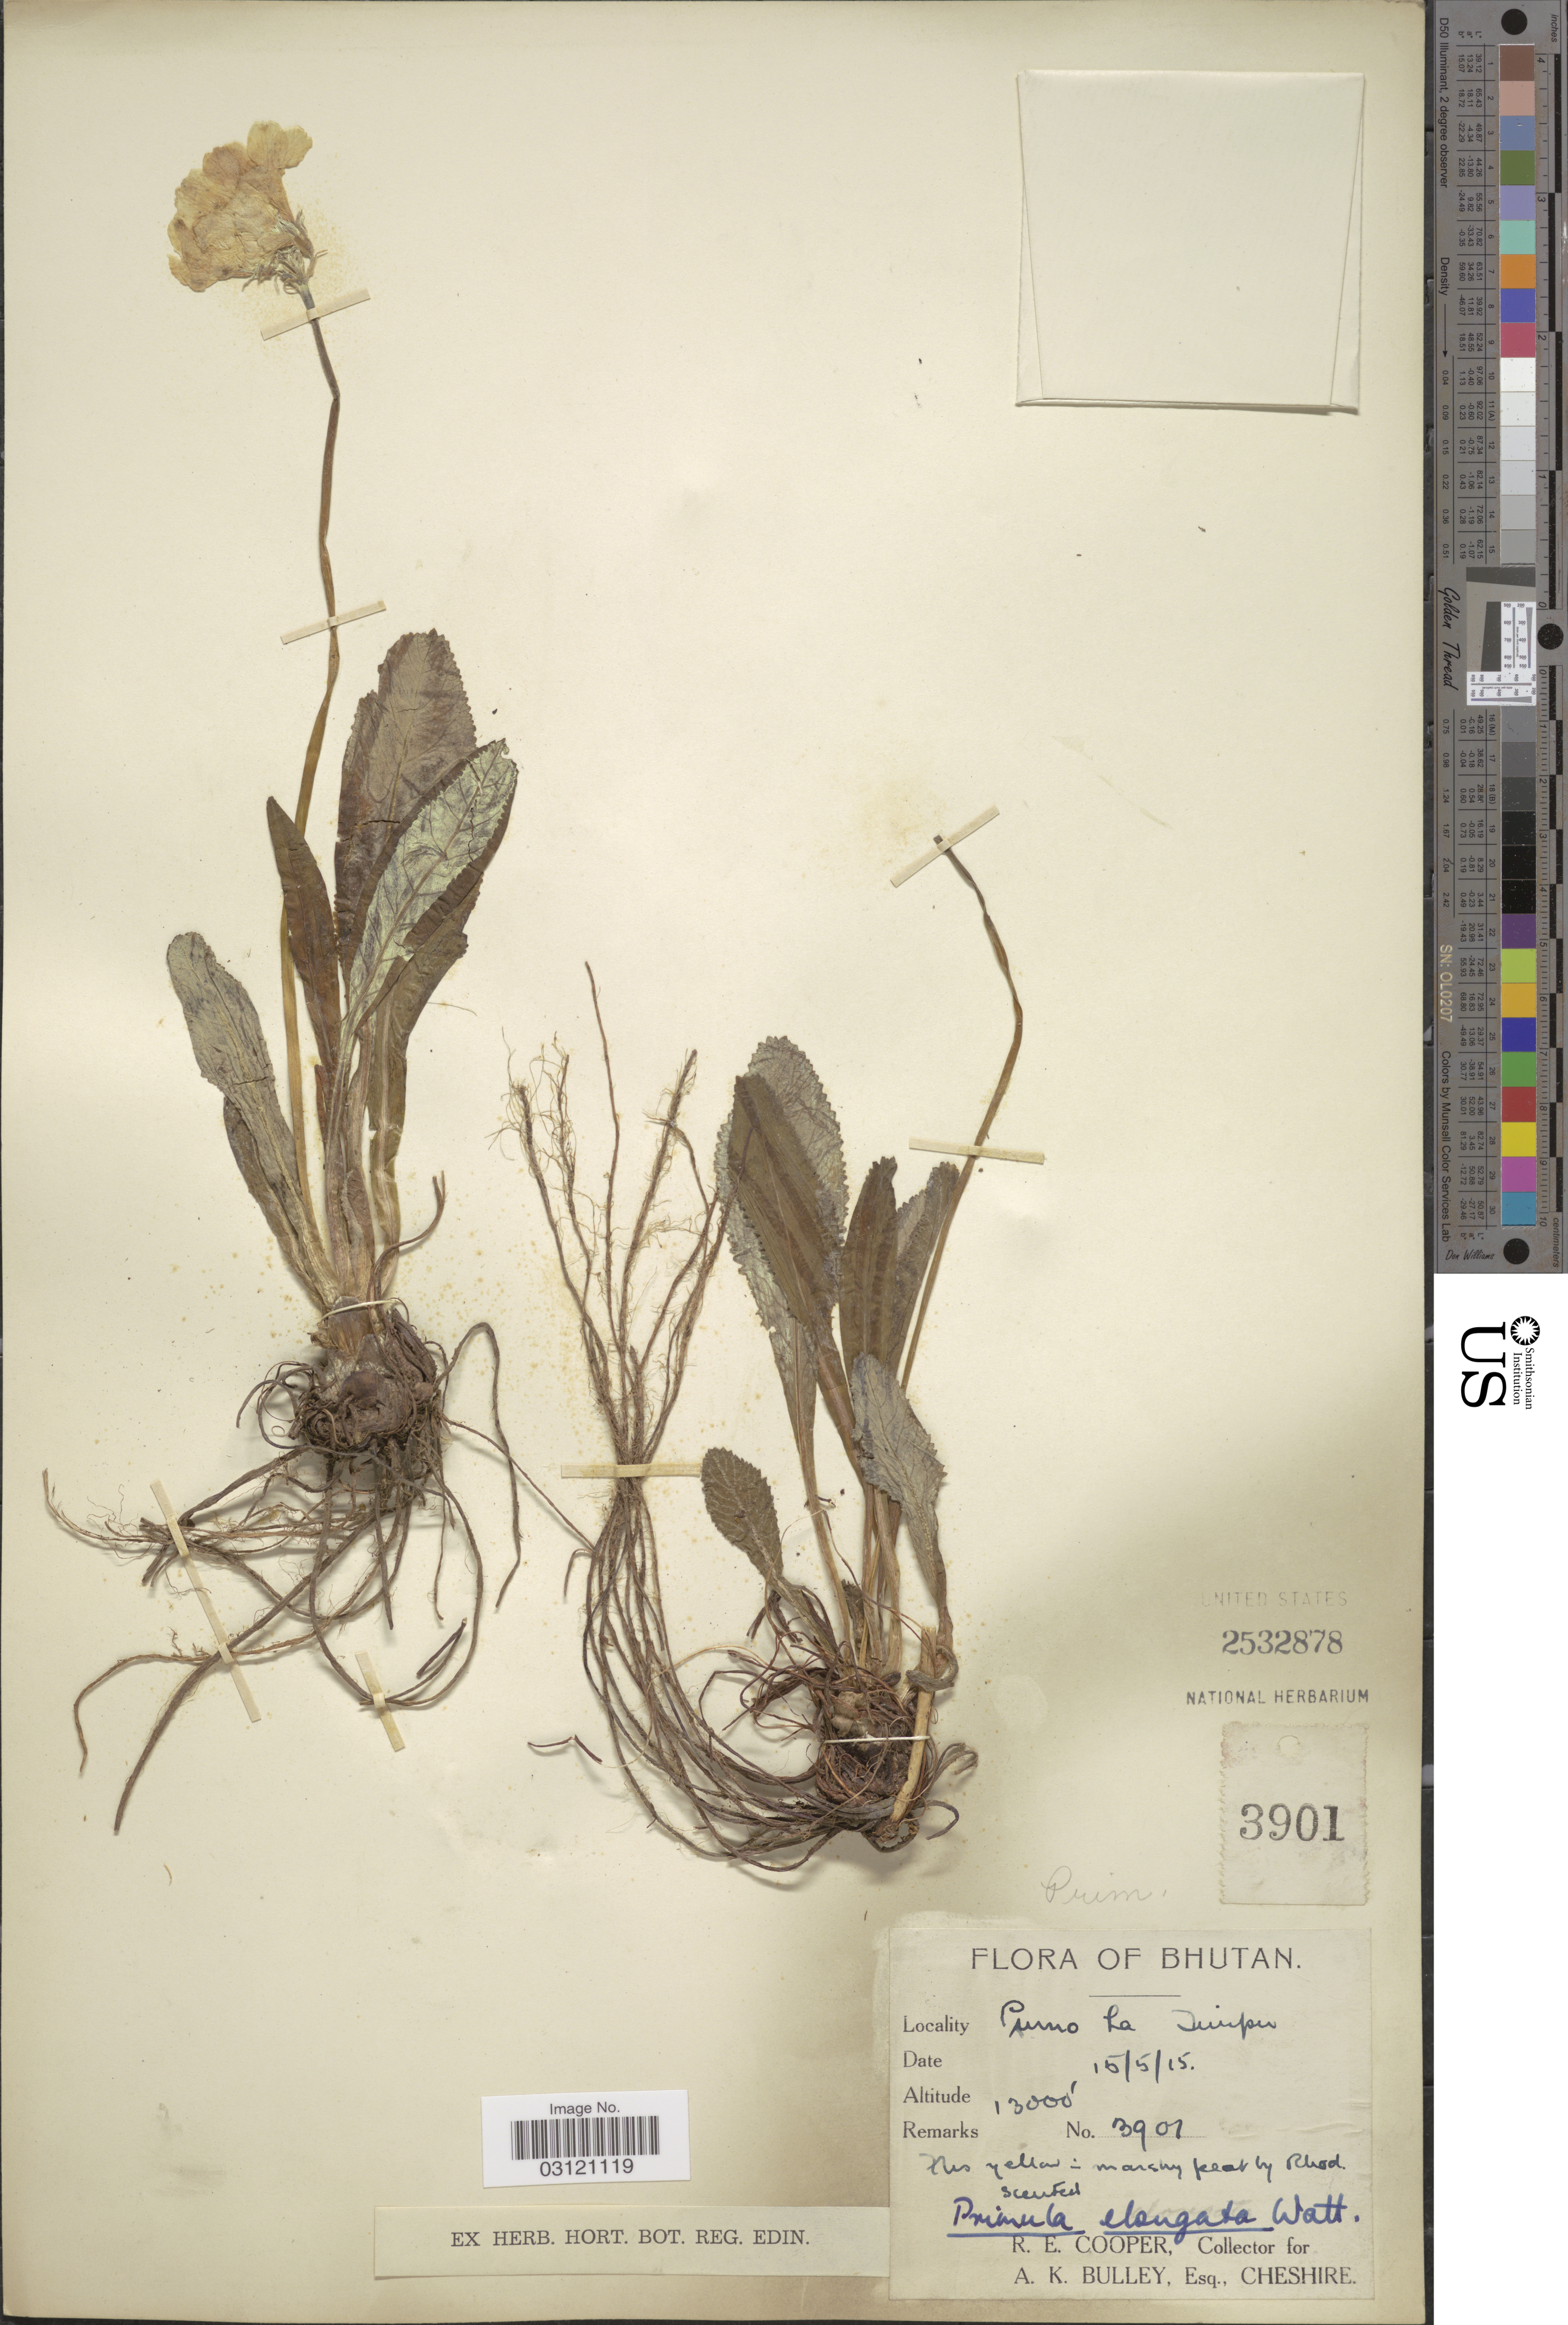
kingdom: Plantae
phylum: Tracheophyta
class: Magnoliopsida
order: Ericales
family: Primulaceae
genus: Primula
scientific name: Primula elongata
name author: Watt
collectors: R. E. Cooper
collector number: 3901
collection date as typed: Transcribed d/m/y: 15/5/15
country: Bhutan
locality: Puno [interpreted] La Timpu.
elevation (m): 3962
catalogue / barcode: US 2532878